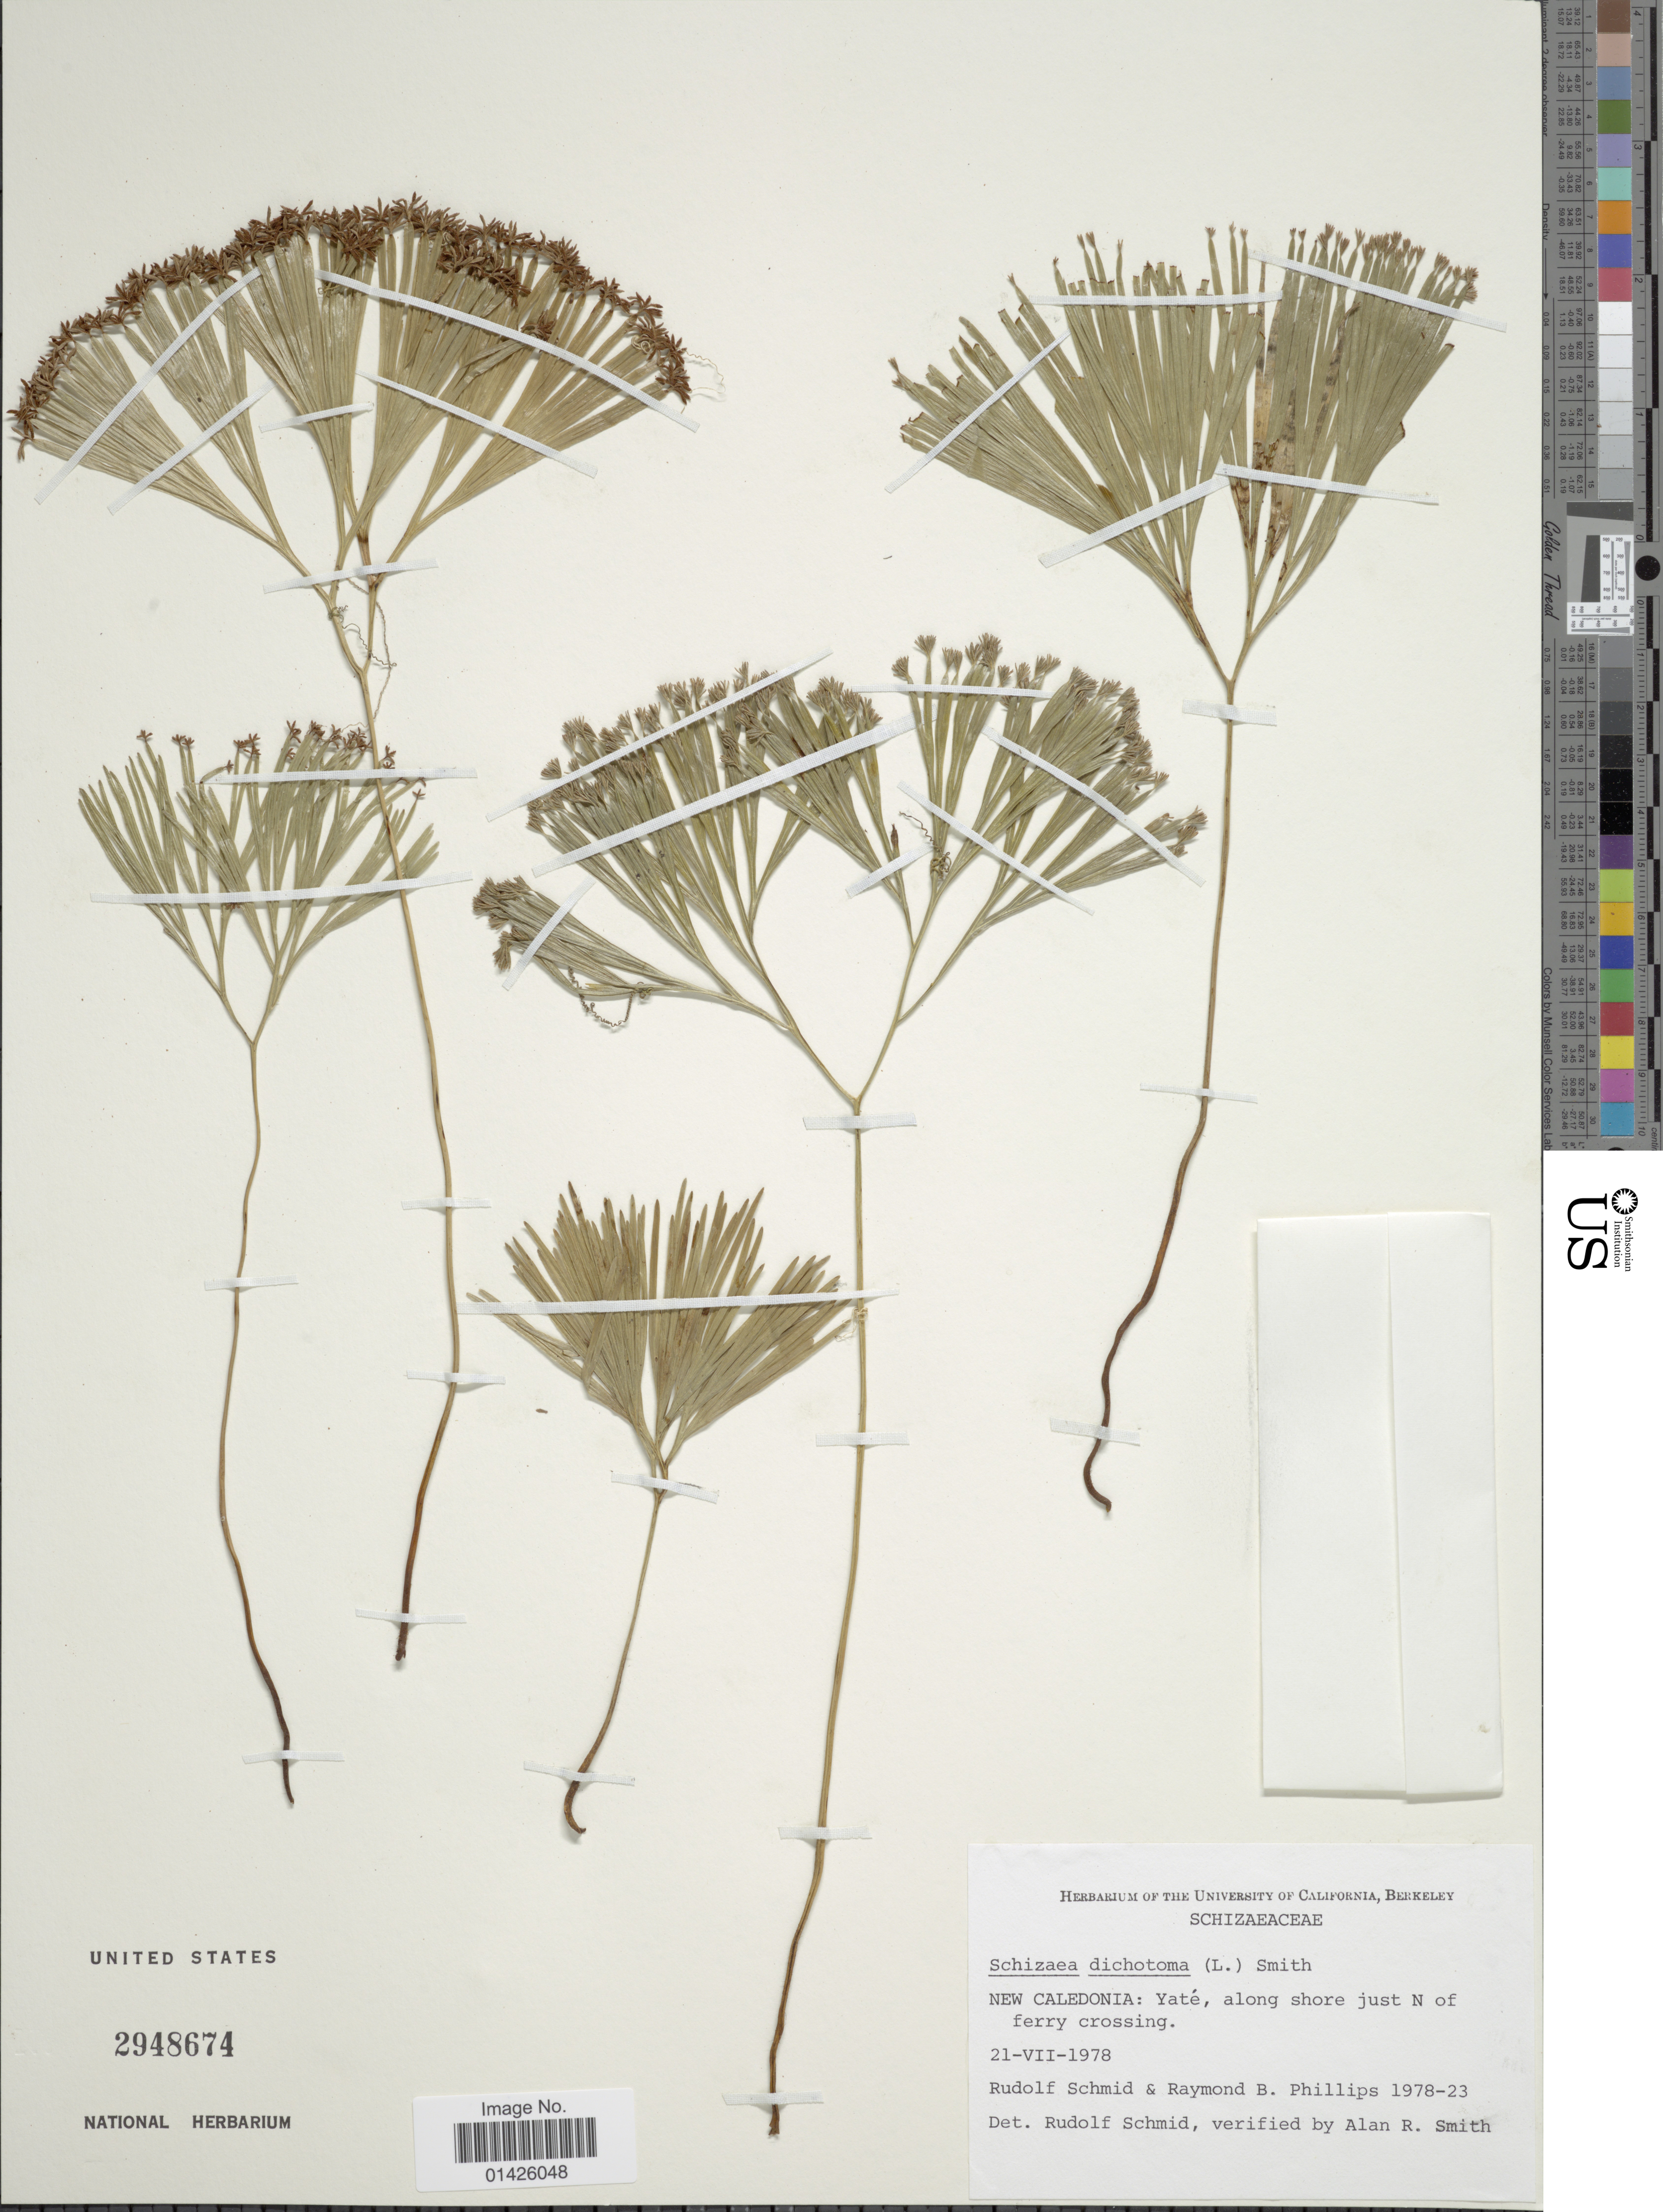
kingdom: Plantae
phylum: Tracheophyta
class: Polypodiopsida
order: Schizaeales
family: Schizaeaceae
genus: Schizaea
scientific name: Schizaea dichotoma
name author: (L.) J. Sm.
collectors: R. Schmid & R. Phillips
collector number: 1978-23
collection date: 1978-07-21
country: New Caledonia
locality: Yaté, along shore just N of ferry crossing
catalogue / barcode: US 2948674